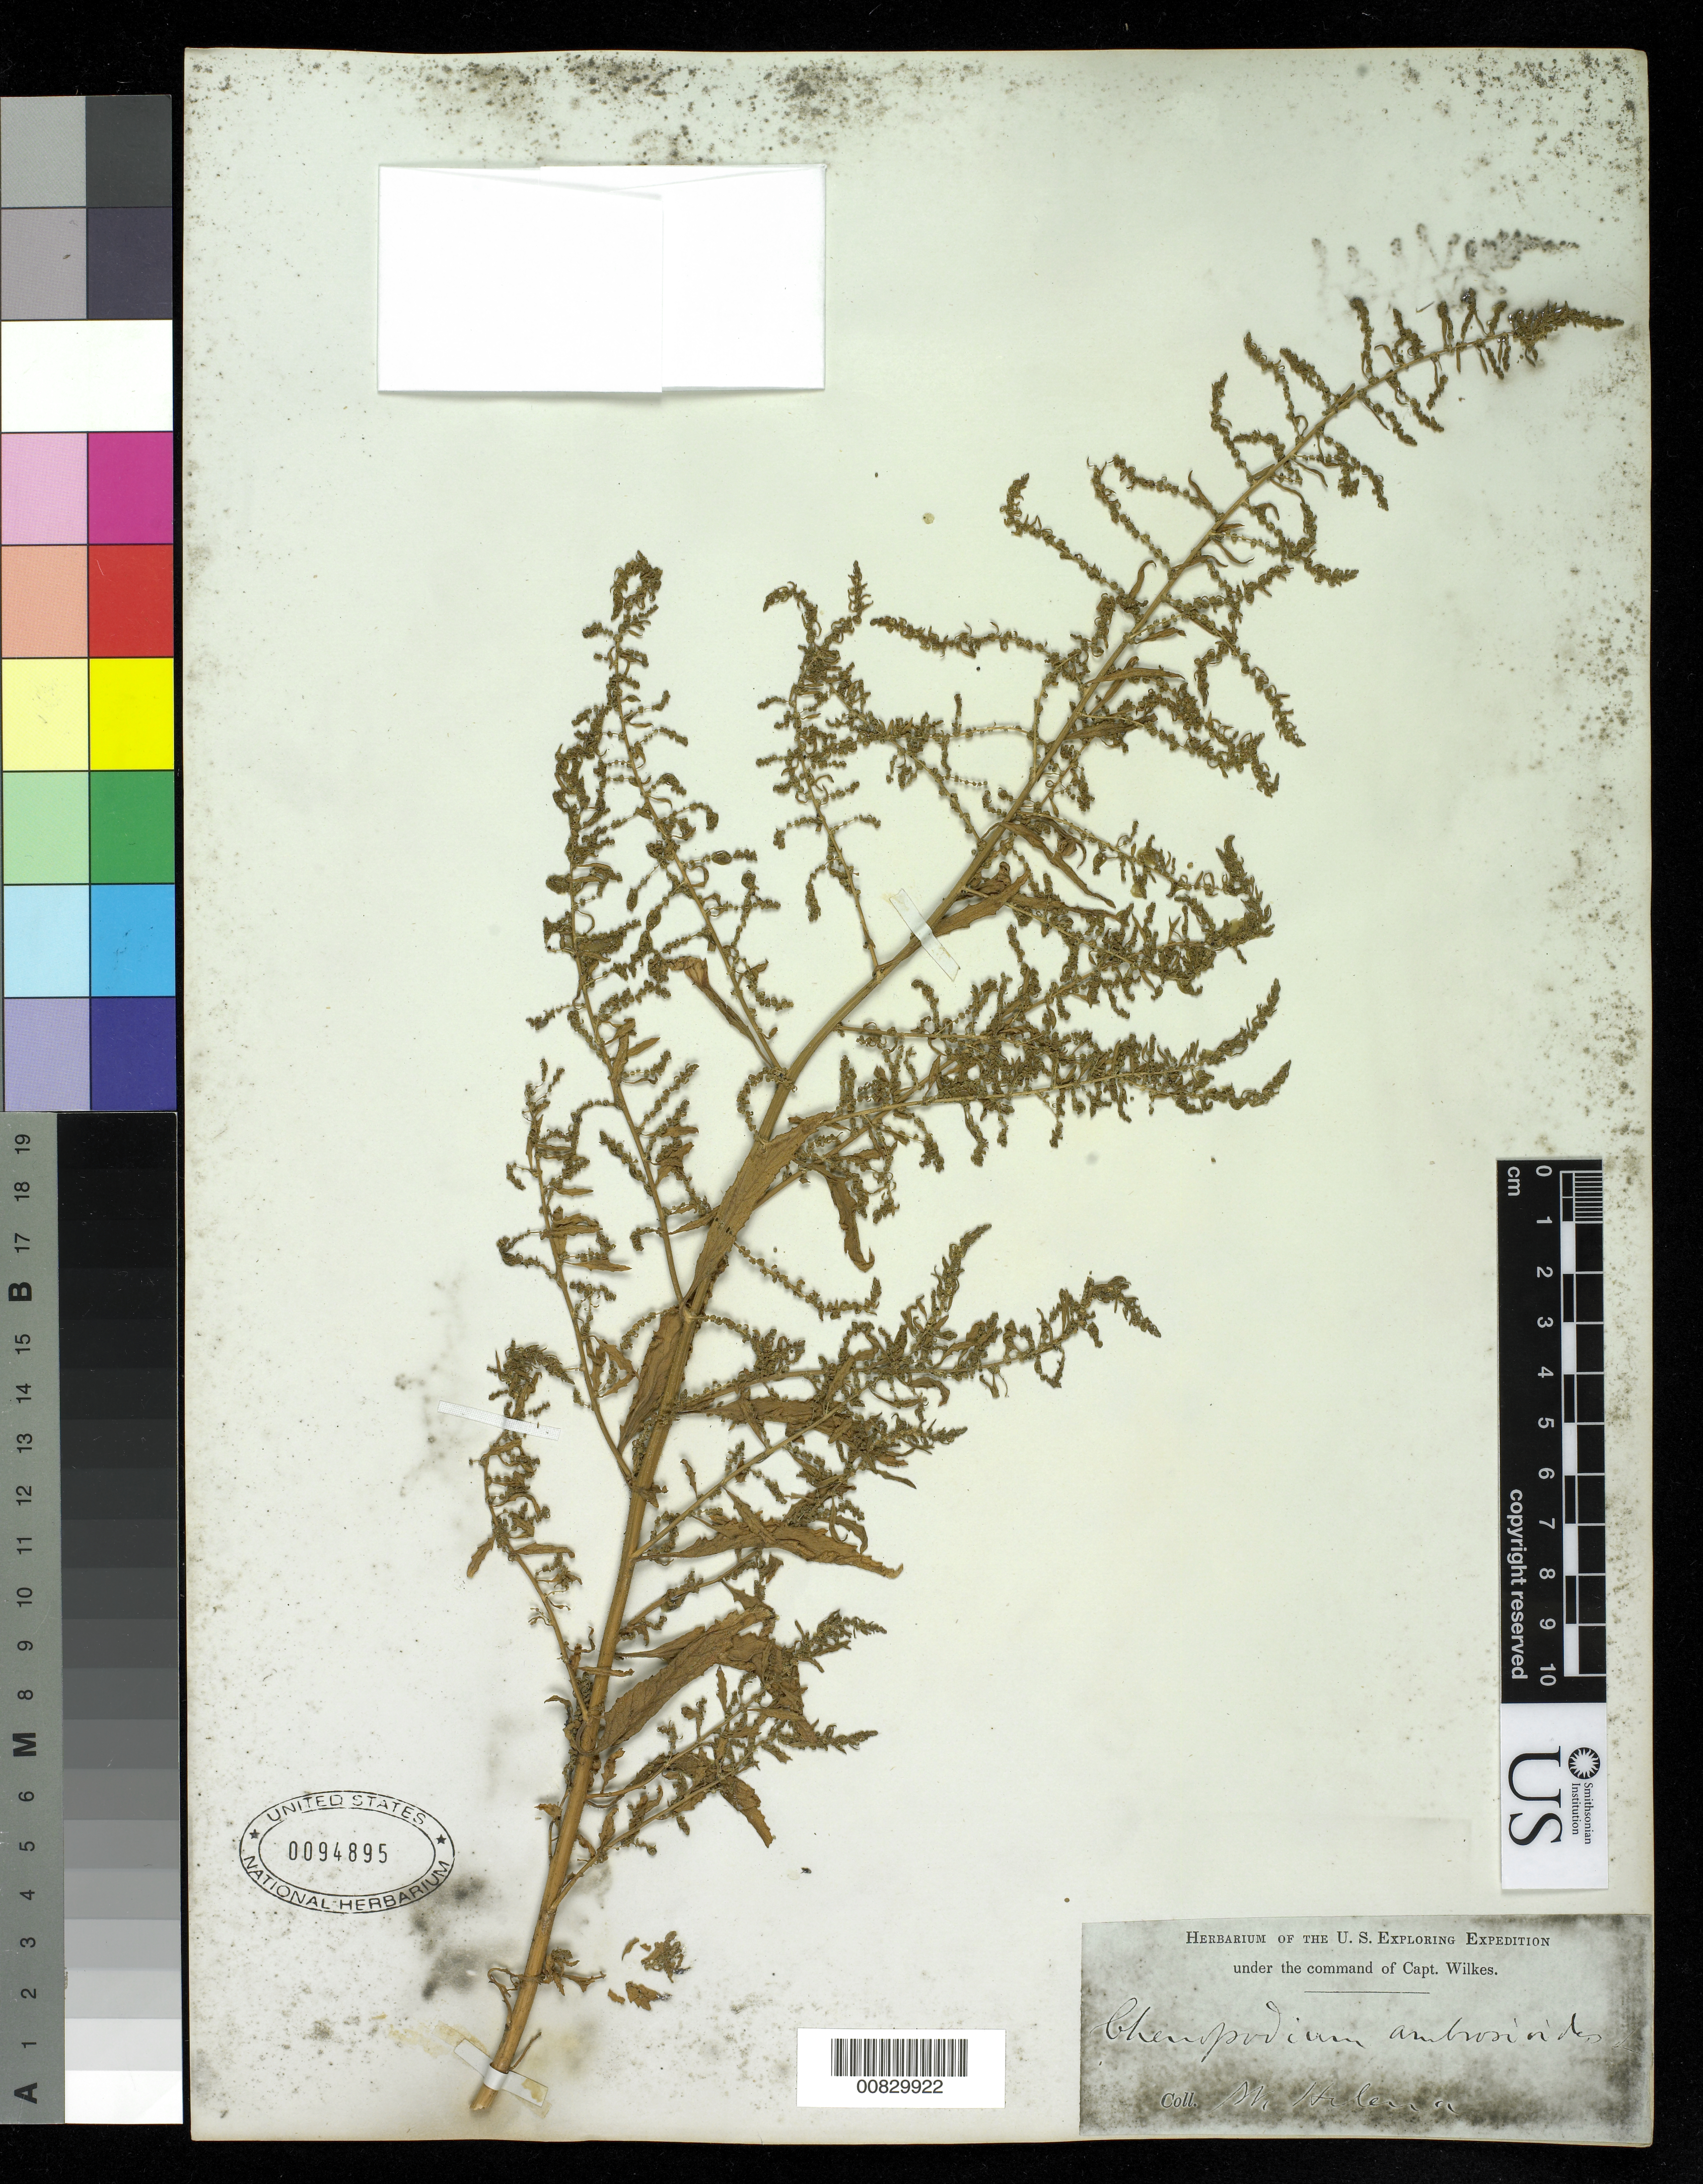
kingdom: Plantae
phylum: Tracheophyta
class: Magnoliopsida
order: Caryophyllales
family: Amaranthaceae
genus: Chenopodium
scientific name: Chenopodium ambrosioides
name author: L.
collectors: Wilkes Explor. Exped.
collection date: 1838/1842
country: St. Helena Islands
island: St. Helena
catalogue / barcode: US 94895